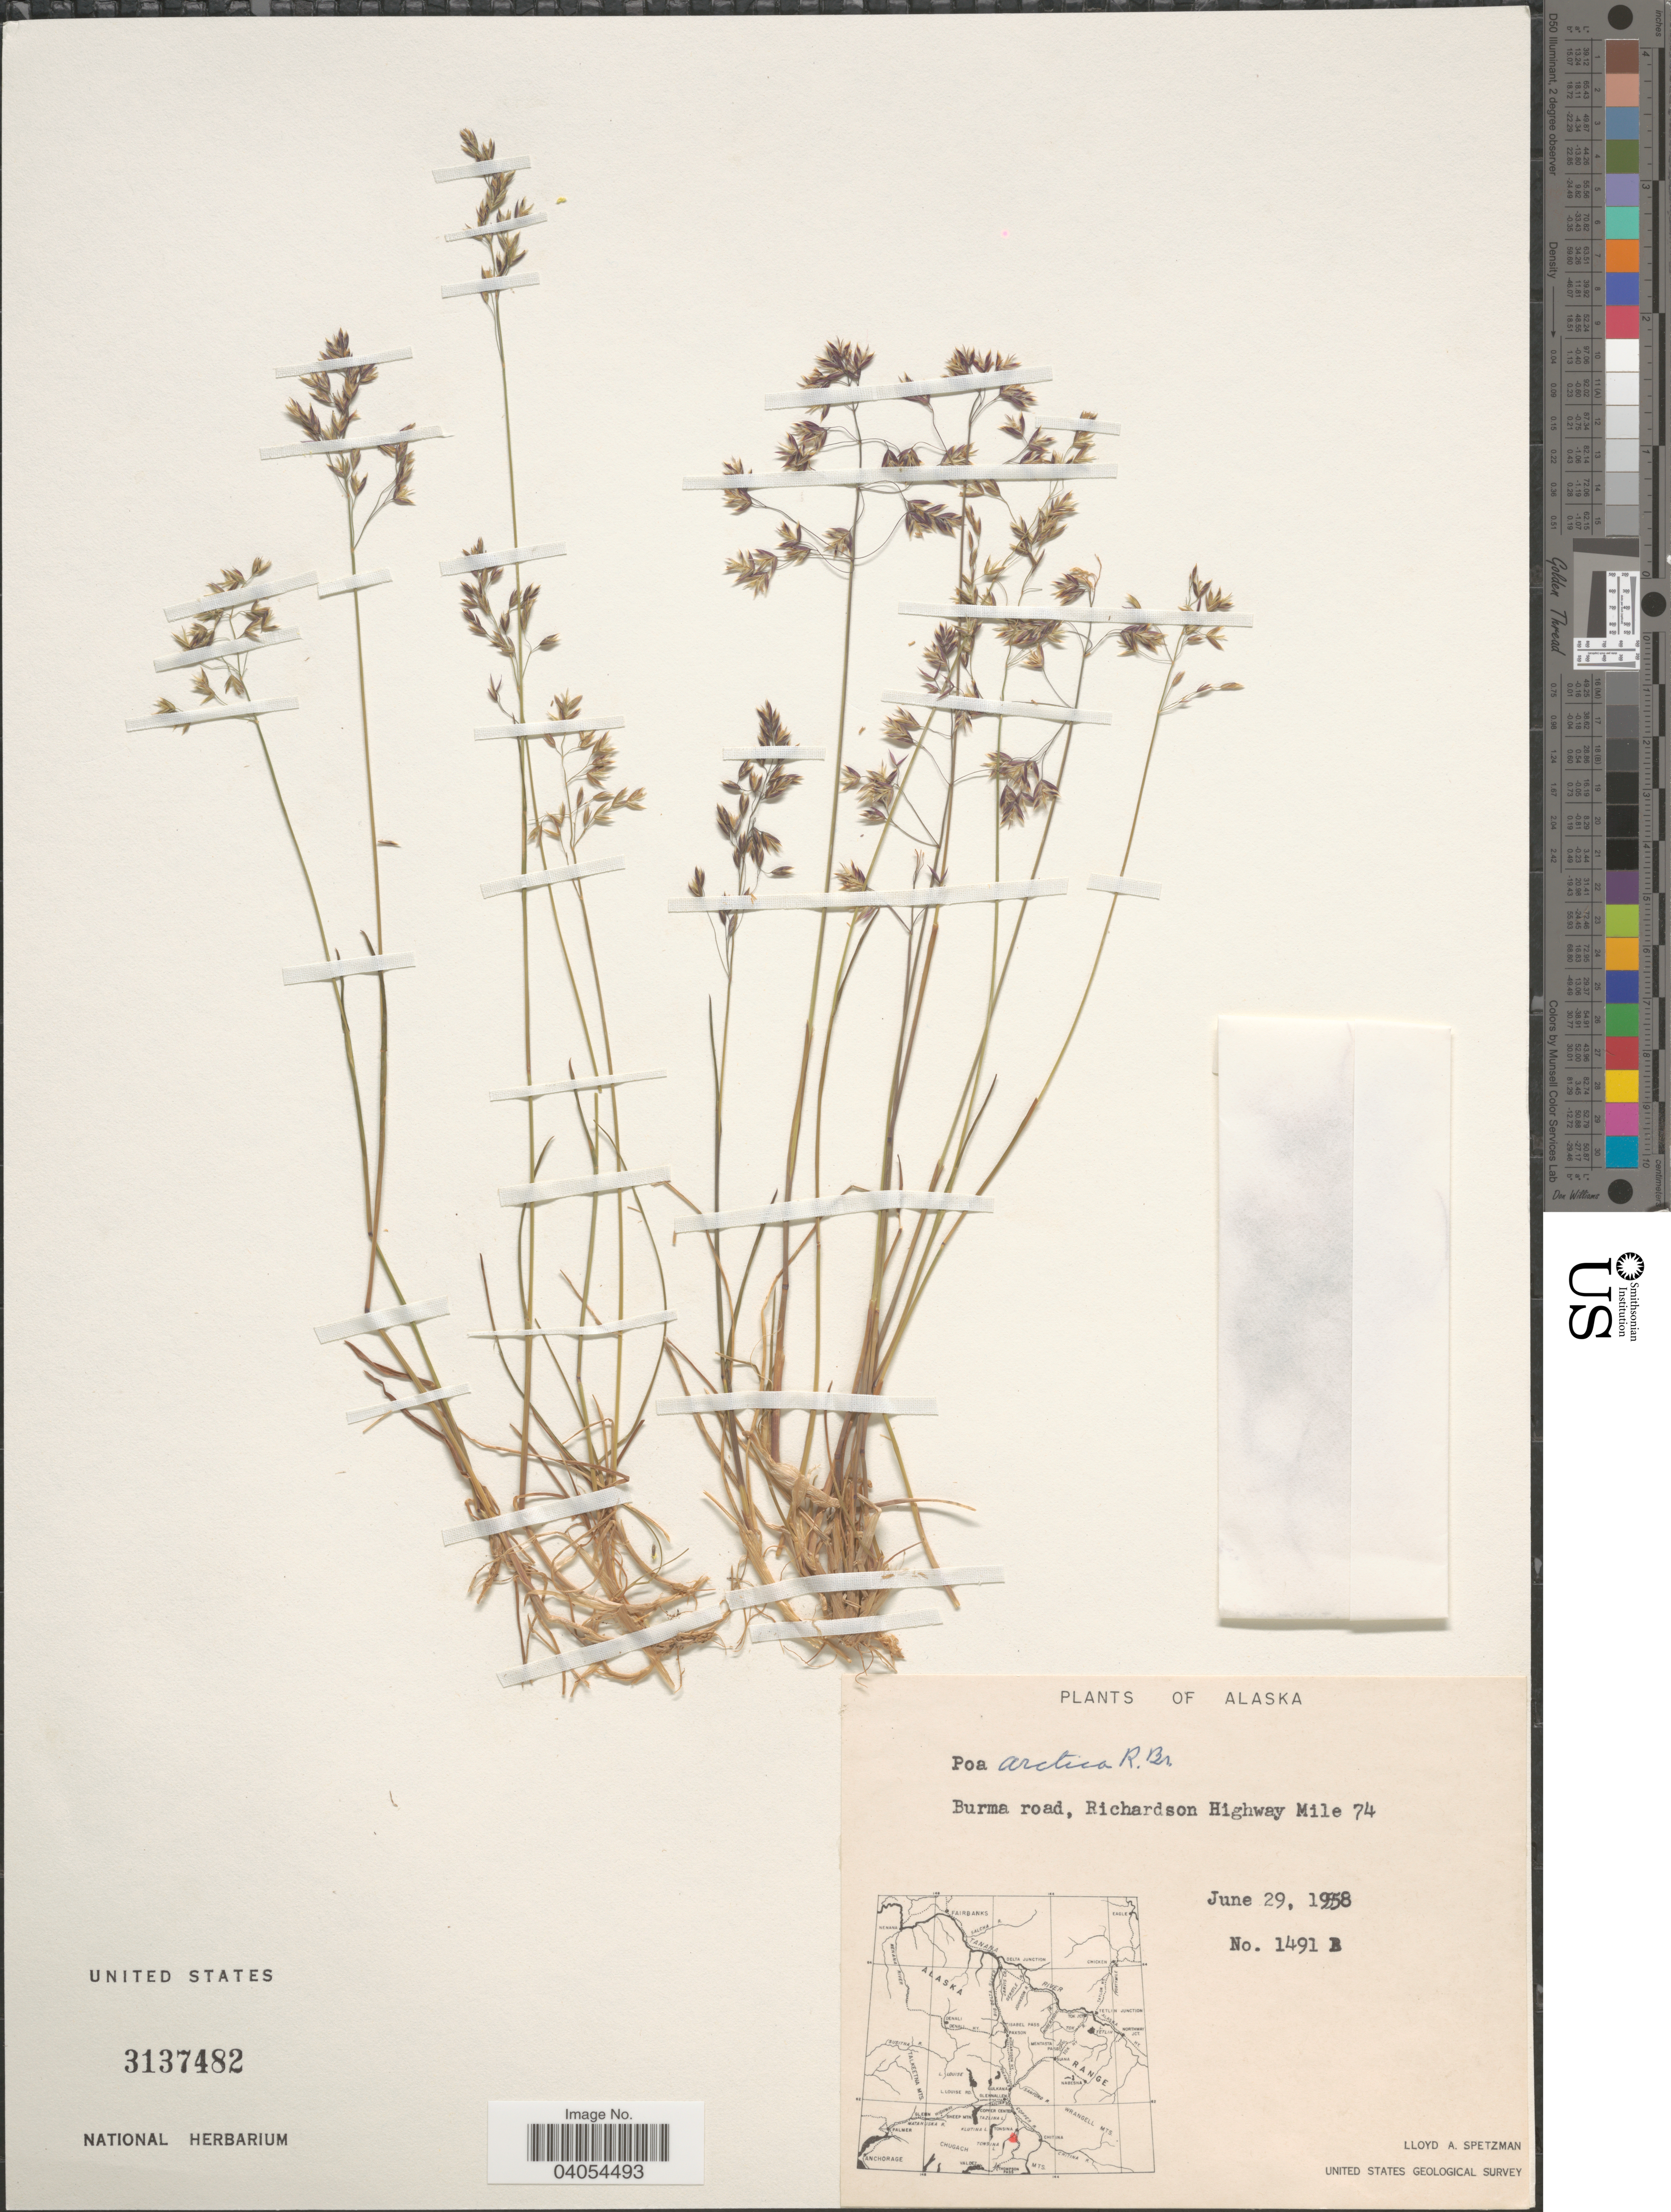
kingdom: Plantae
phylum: Tracheophyta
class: Liliopsida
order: Poales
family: Poaceae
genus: Poa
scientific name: Poa arctica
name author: R. Br.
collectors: L. Spetzman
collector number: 1491B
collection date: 1958-06-29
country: United States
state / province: Alaska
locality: Burma road, Richardson Highway Mile 74.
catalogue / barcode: US 3137482